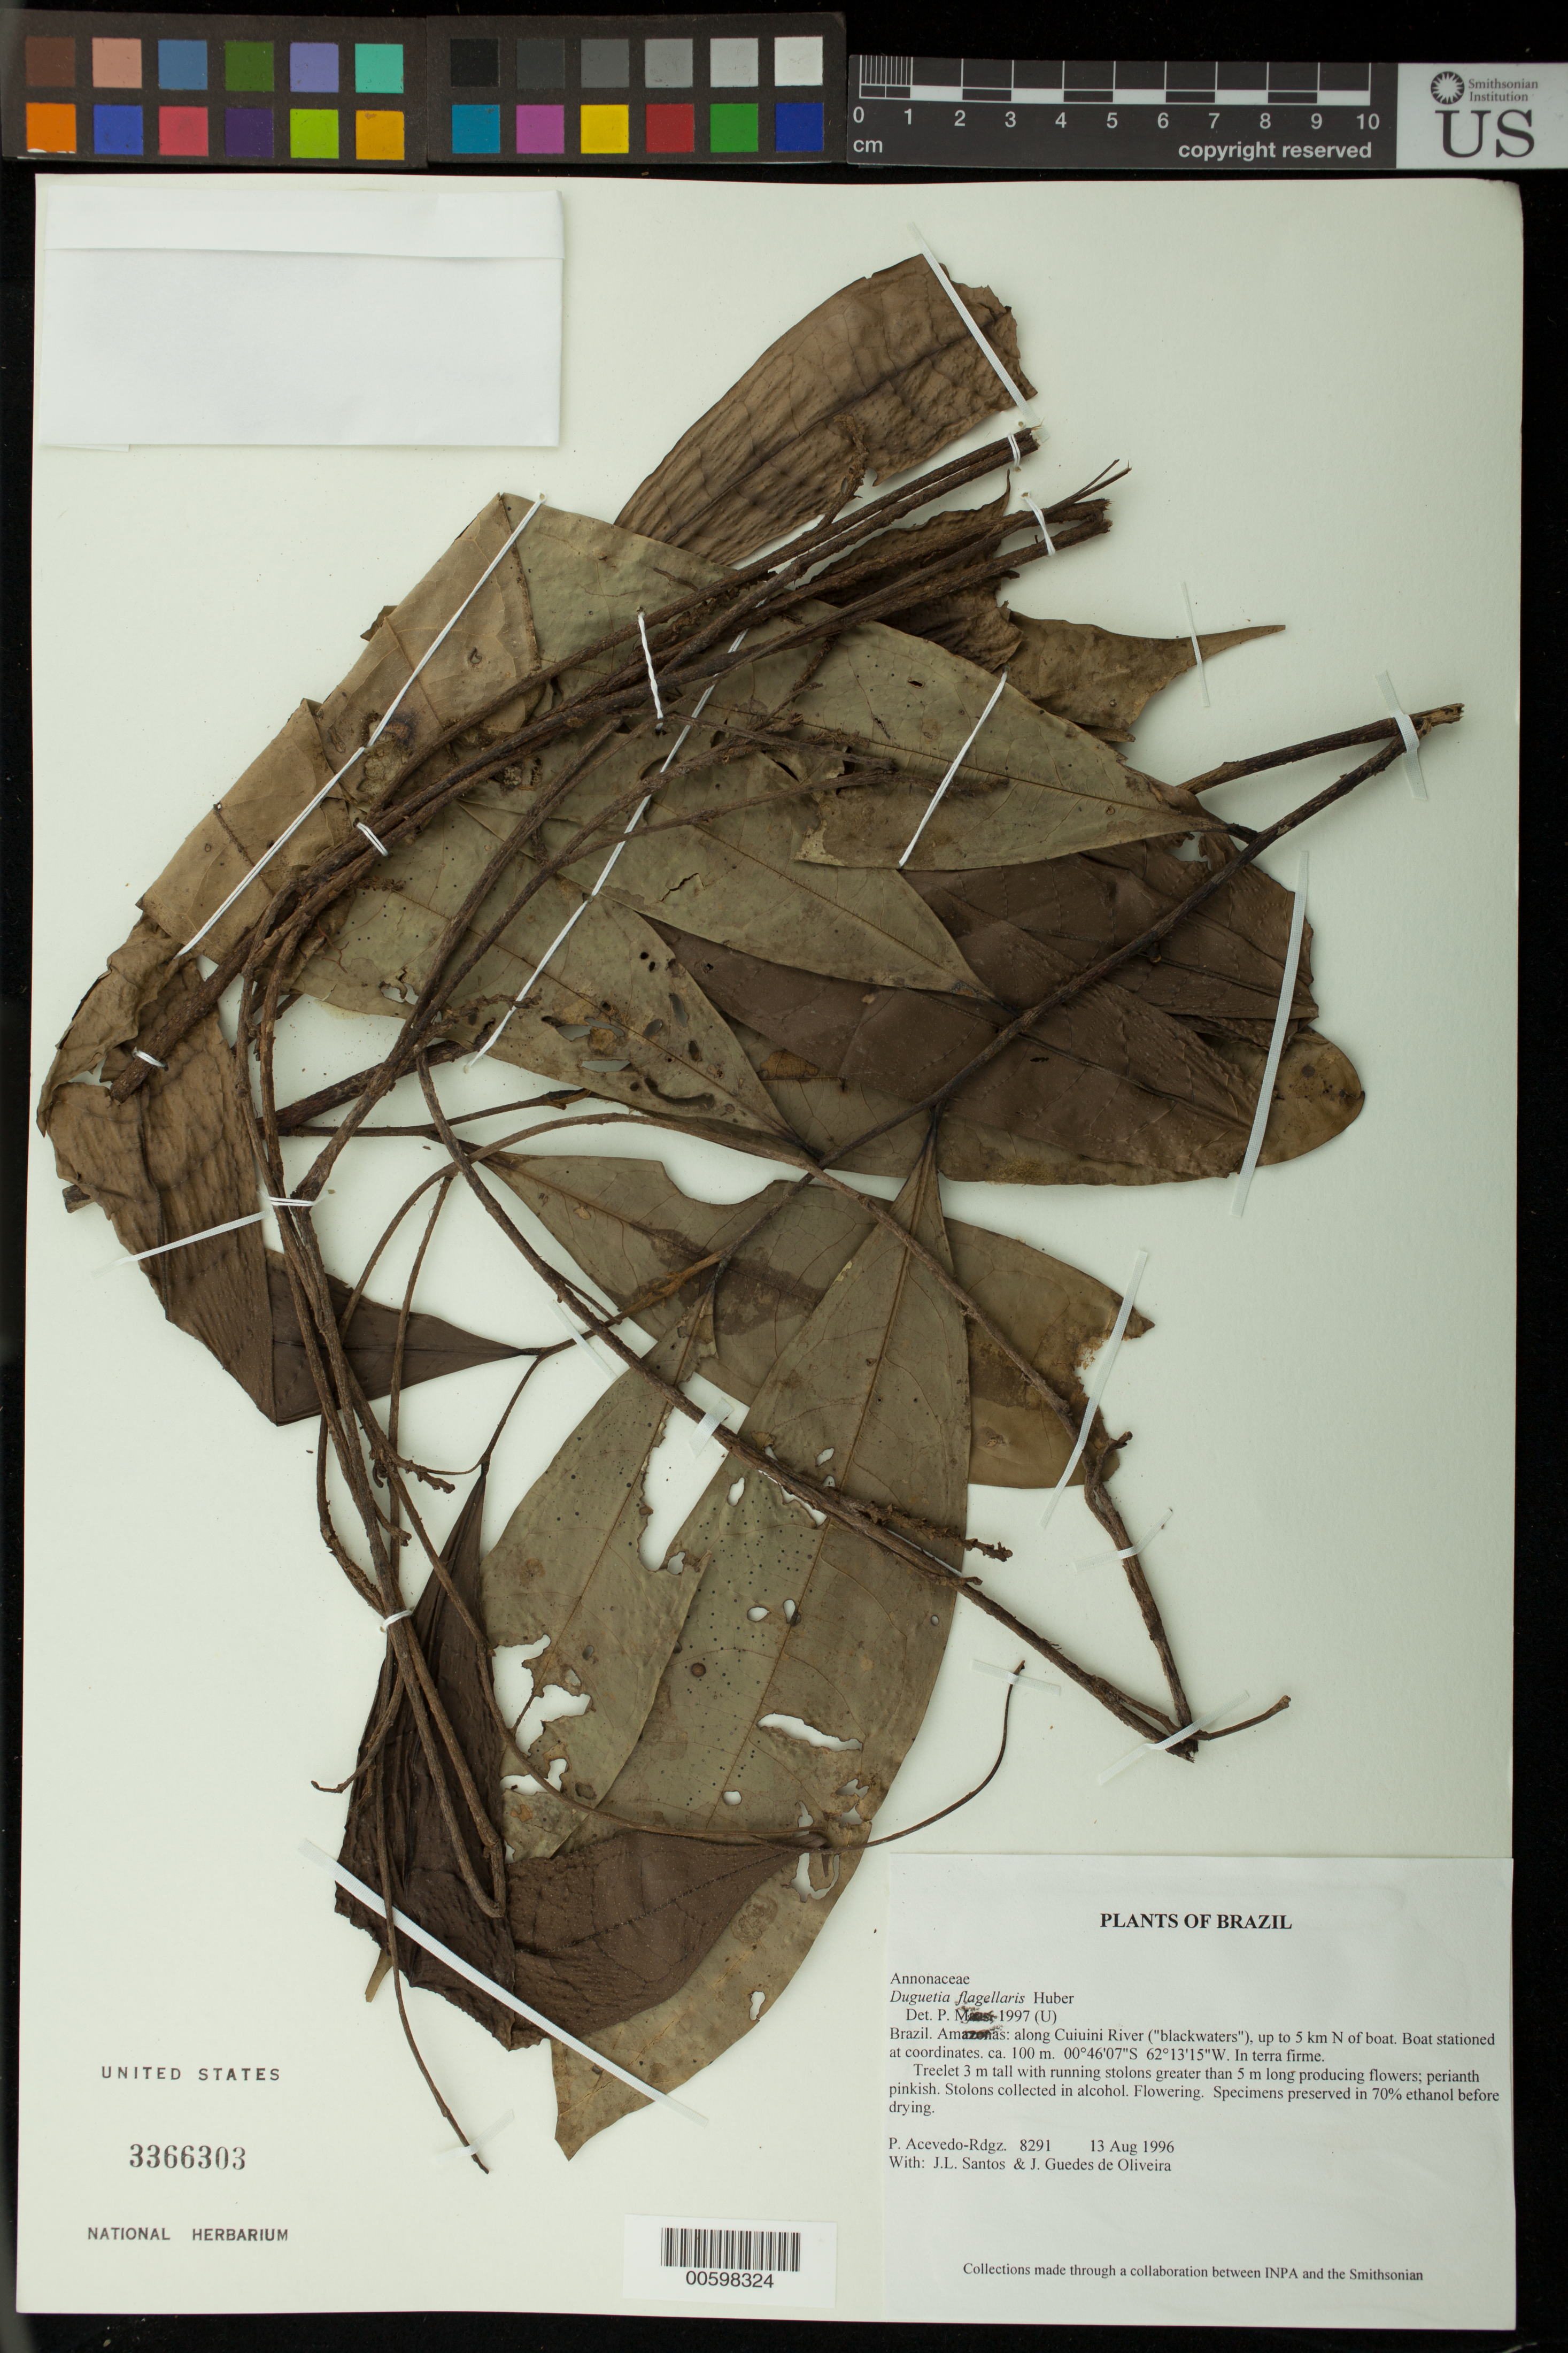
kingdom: Plantae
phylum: Tracheophyta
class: Magnoliopsida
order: Magnoliales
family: Annonaceae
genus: Duguetia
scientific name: Duguetia flagellaris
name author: Huber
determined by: Maas, Paul J. M.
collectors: P. Acevedo-Rodr., J. L. Santos & J. Guedes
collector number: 8291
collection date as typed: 13 Aug 1996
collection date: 1996-08-13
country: Brazil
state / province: Amazonas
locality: Amazonas: along Cuiuini River ("blackwaters"), up to 5 km N of boat. Boat stationed at coordinates.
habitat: In terra firme.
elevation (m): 100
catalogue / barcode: US 3366303